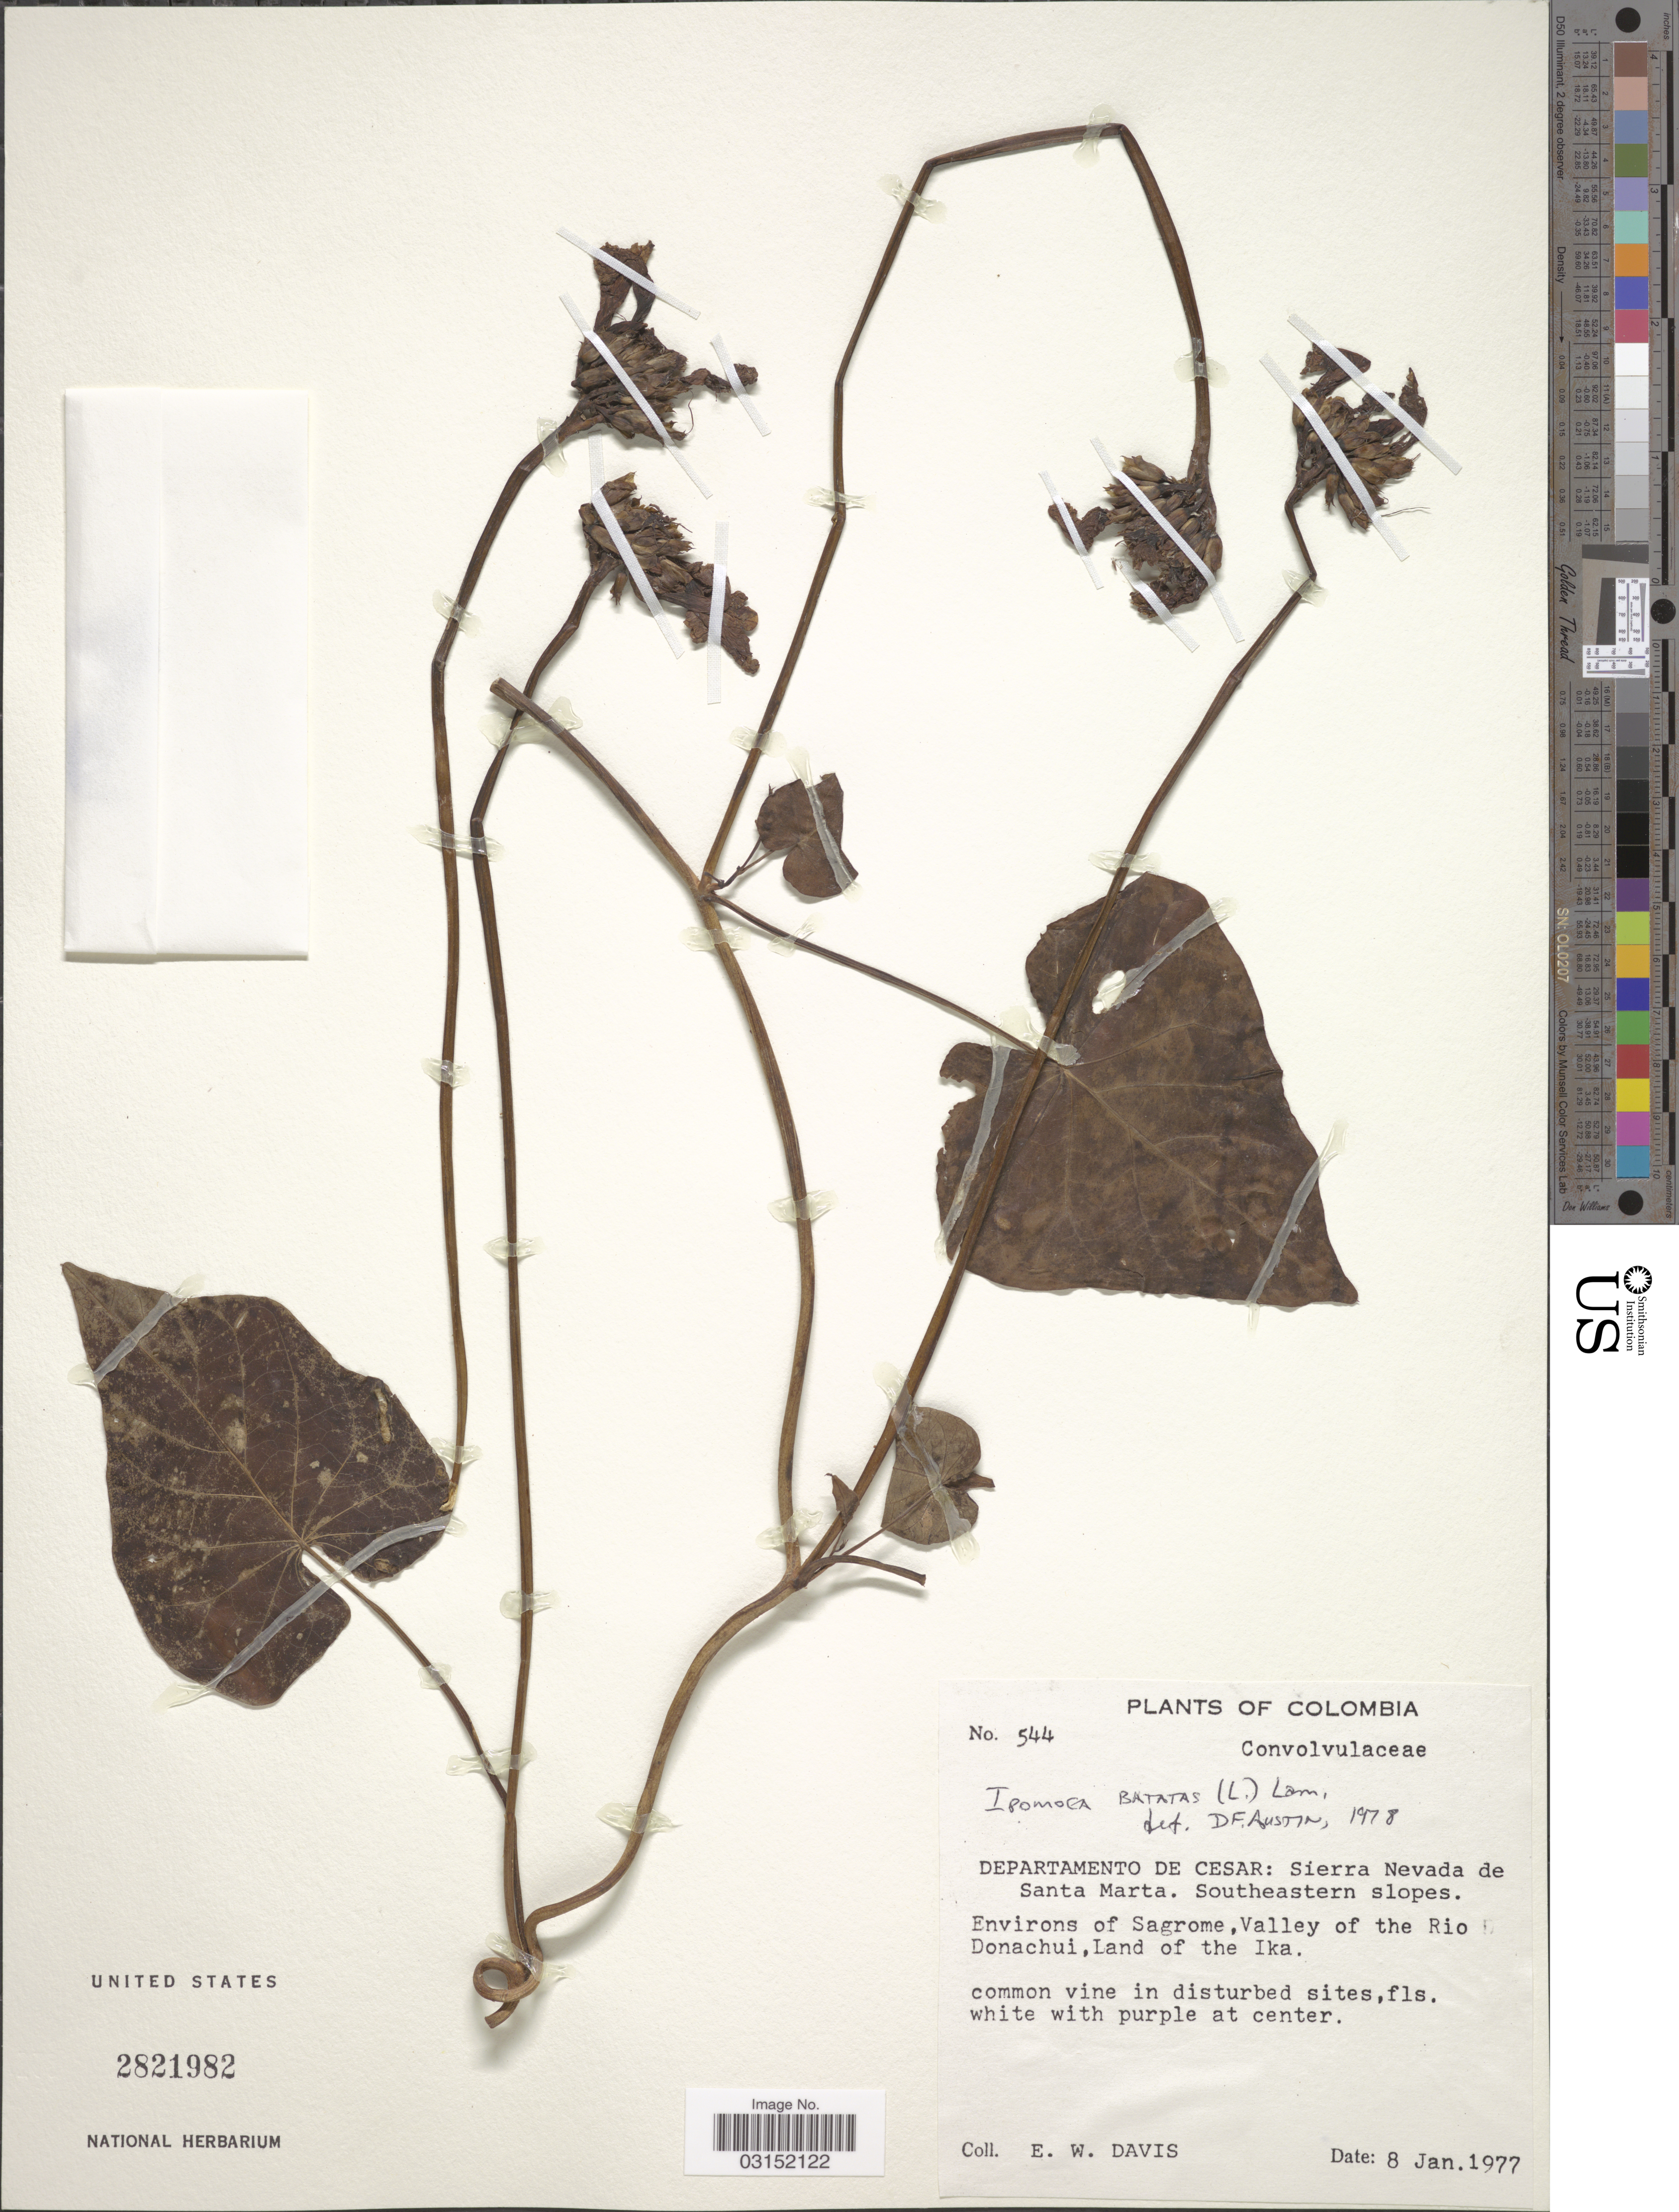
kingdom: Plantae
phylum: Tracheophyta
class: Magnoliopsida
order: Solanales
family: Convolvulaceae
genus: Ipomoea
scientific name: Ipomoea batatas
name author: (L.) Lam.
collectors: E. W. Davis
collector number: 544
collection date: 1977-01-08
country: Colombia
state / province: Cesar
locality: Departamento de Cesar: Sierra Nevada de Santa Marta. Southeastern slopes. Environs of Sagrome, Valley of the Rio Donachui, Land of the Ika.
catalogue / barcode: US 2821982